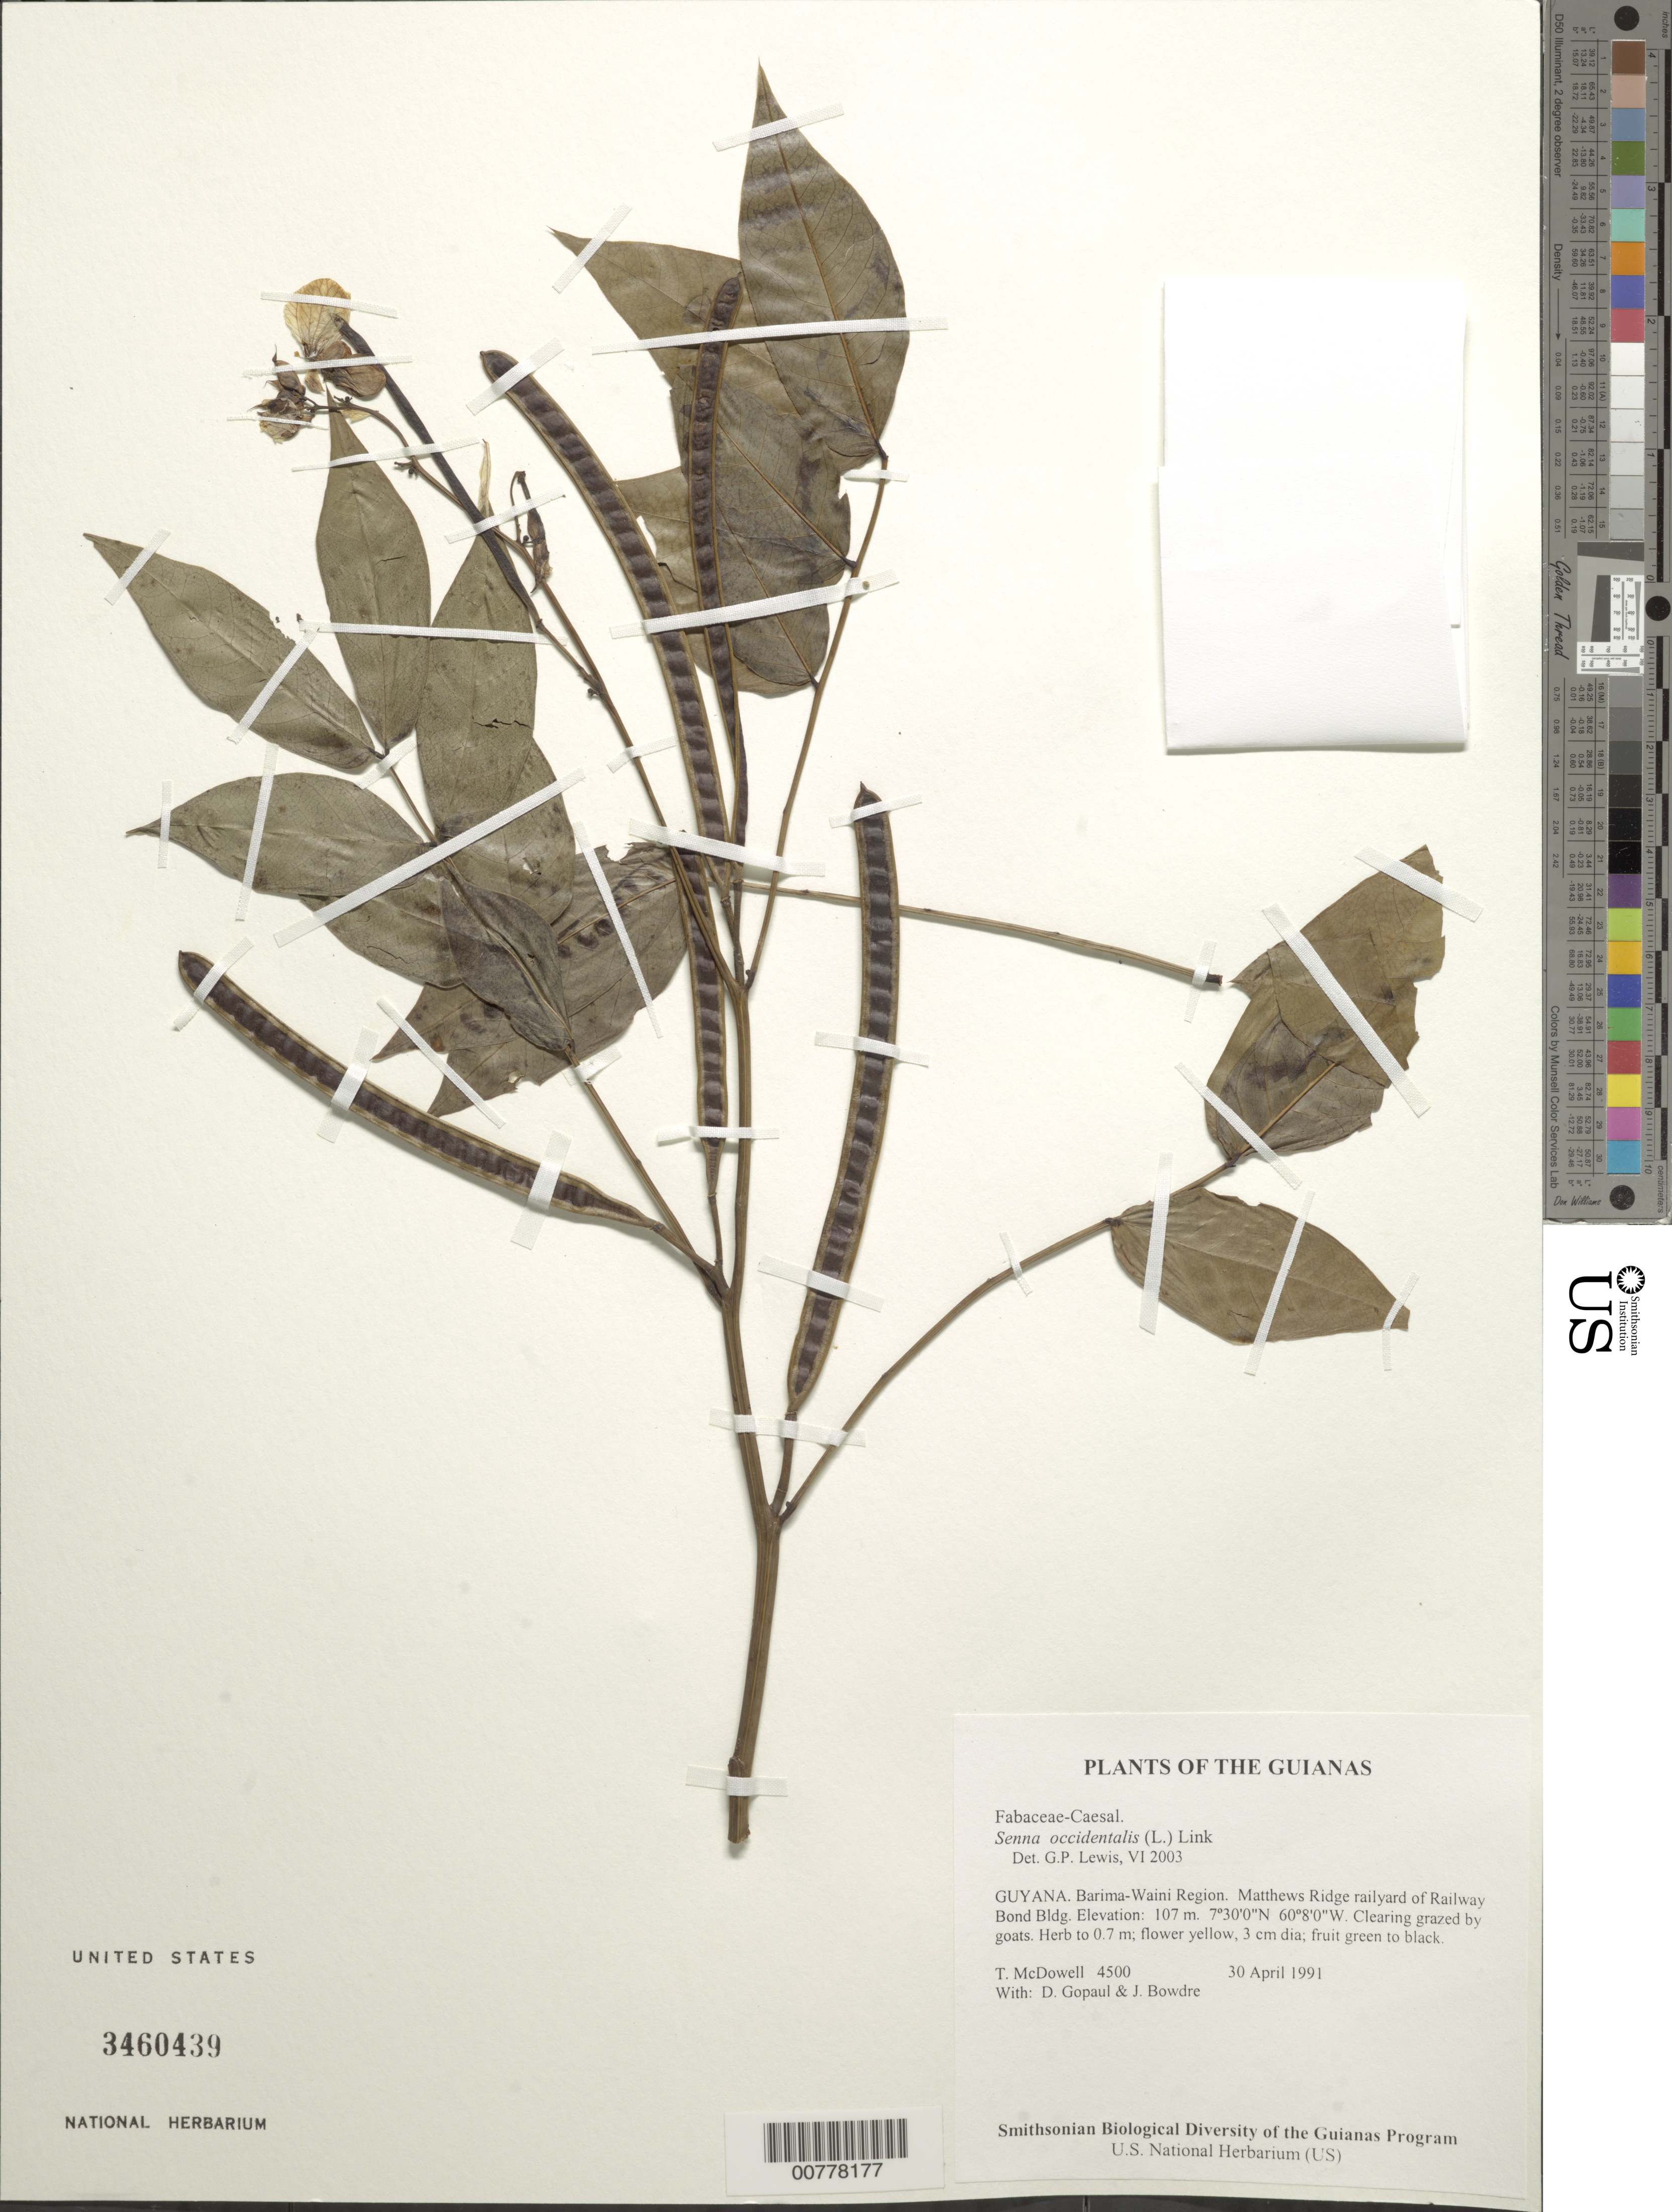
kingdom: Plantae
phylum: Tracheophyta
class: Magnoliopsida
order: Fabales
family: Fabaceae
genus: Senna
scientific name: Senna occidentalis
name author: (L.) Link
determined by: Lewis, Gwilym P.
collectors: T. McDowell, D. Gopaul & J. Bowdre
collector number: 4500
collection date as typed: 30 April 1991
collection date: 1991-04-30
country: Guyana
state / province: Barima-Waini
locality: Matthews Ridge railyard of Railway Bond Bldg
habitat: Clearing grazed by goats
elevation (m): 107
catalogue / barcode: US 3460439